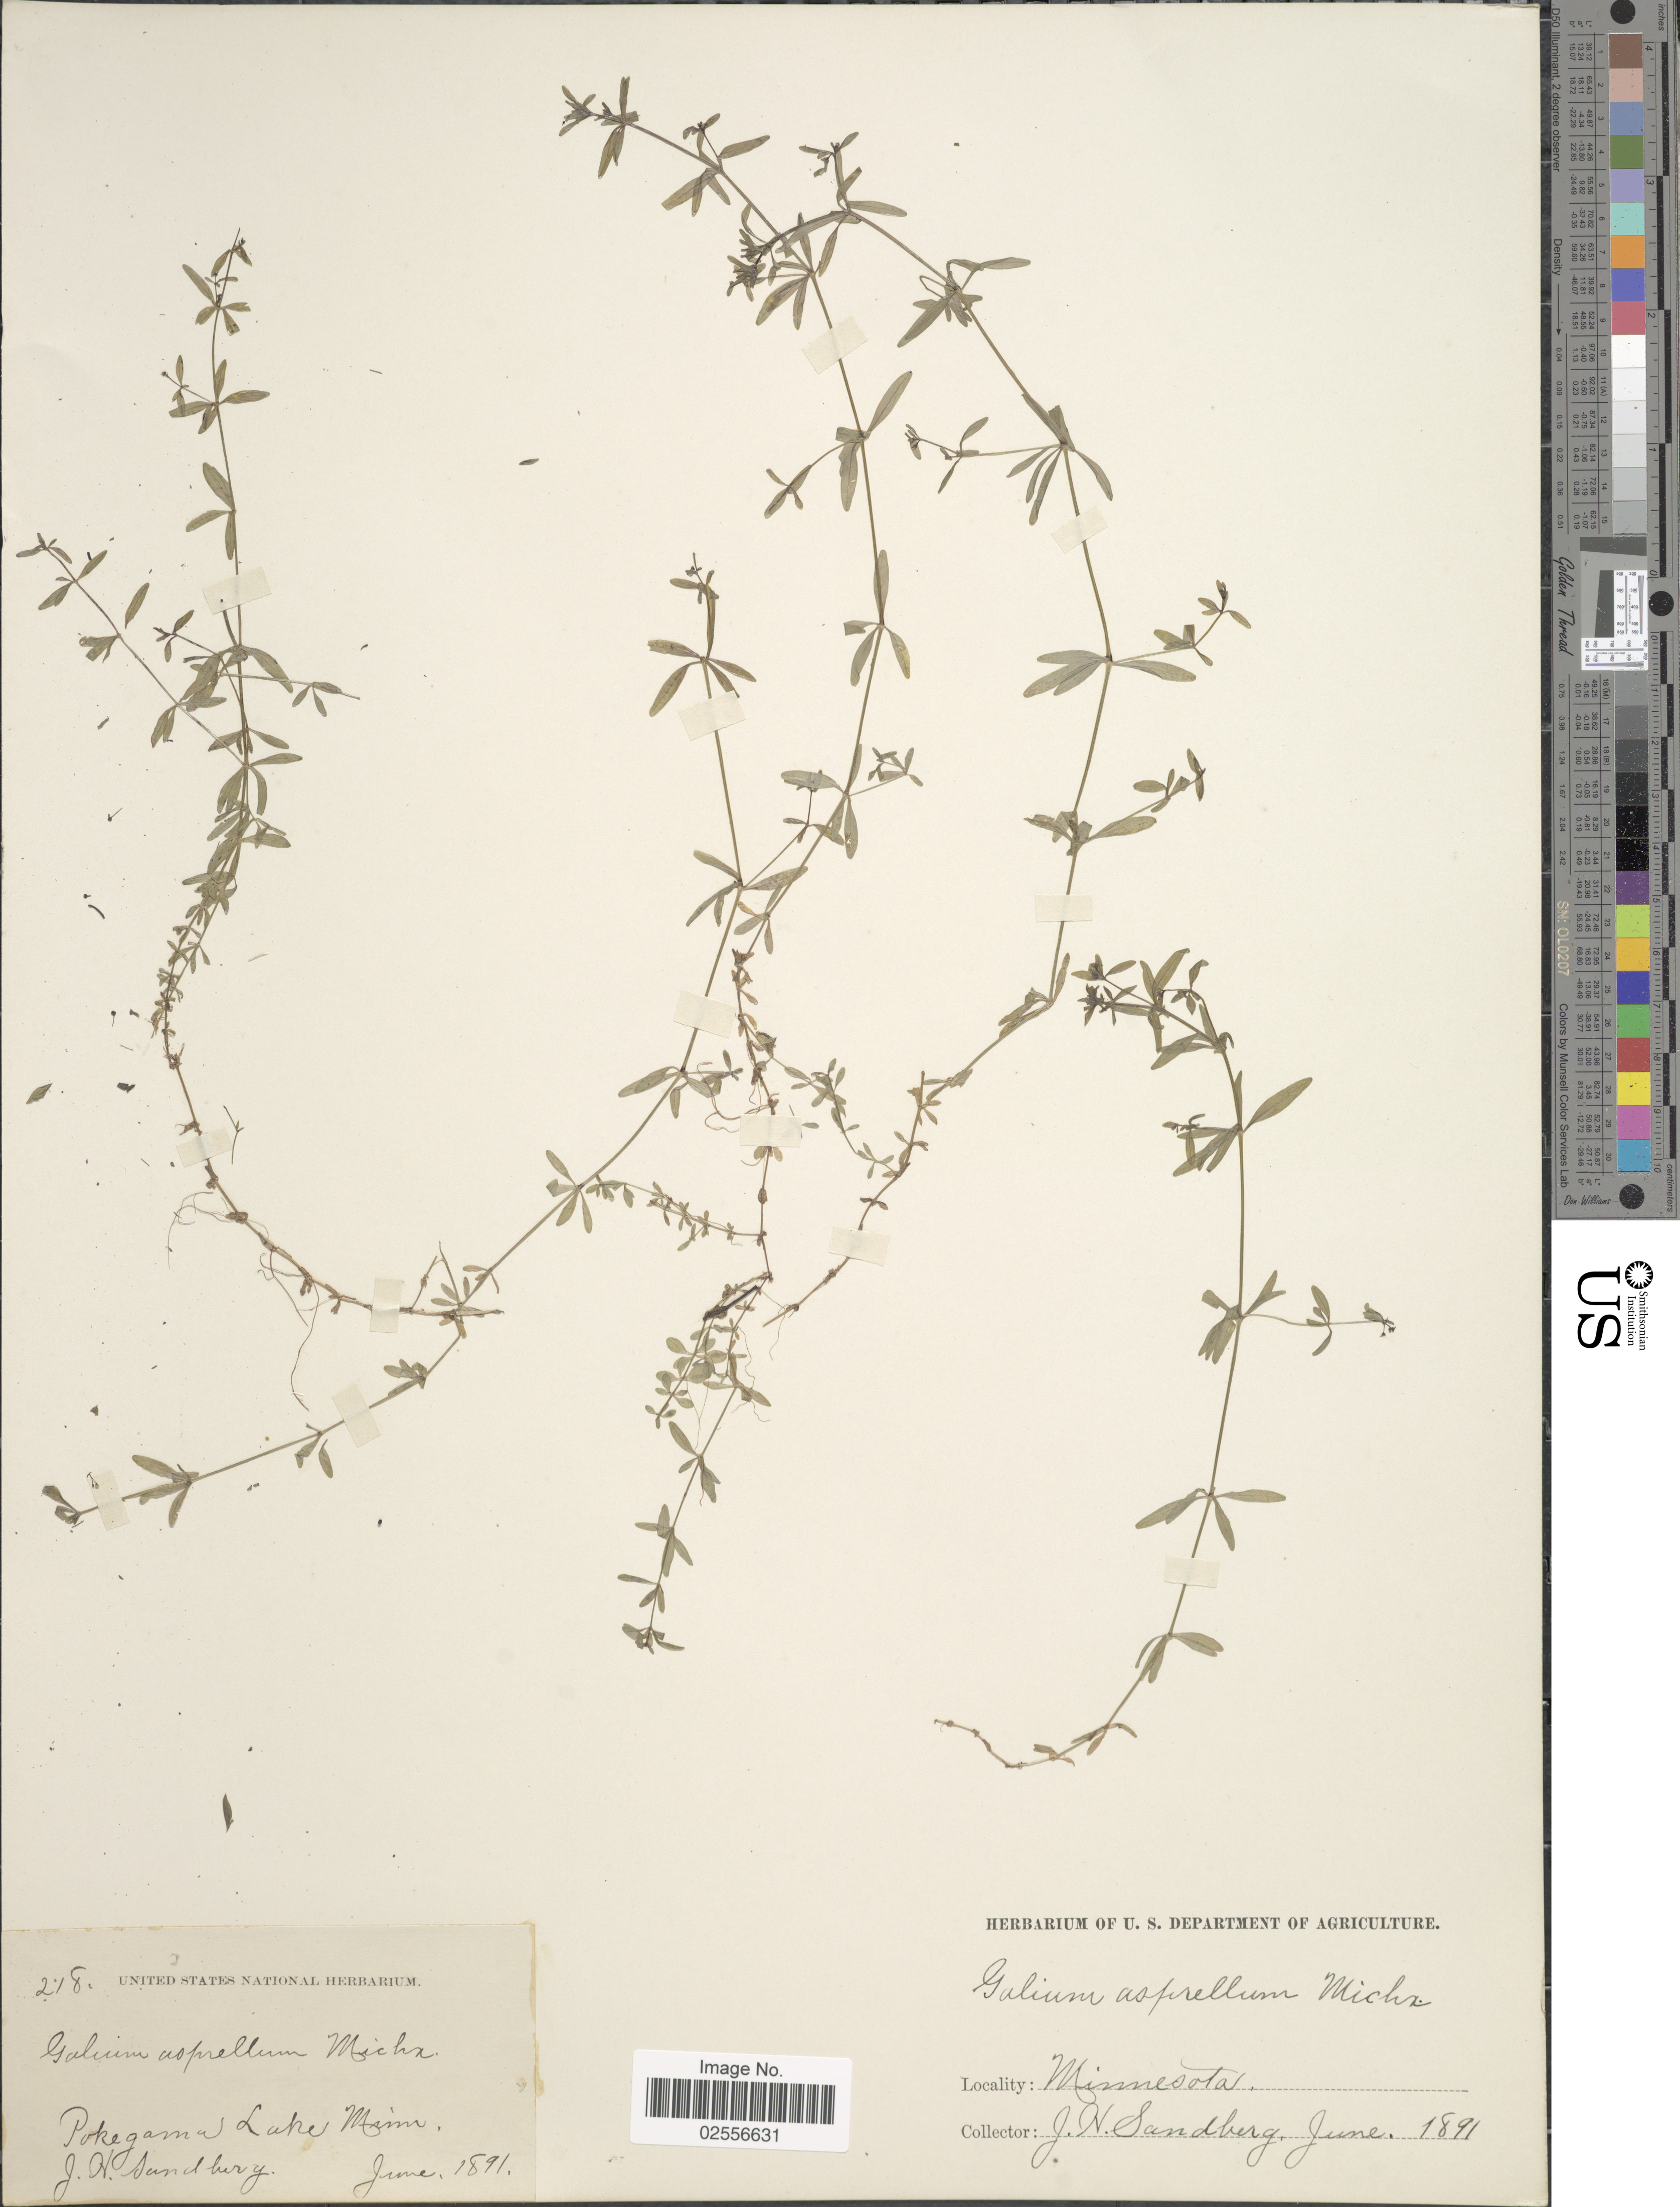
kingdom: Plantae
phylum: Tracheophyta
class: Magnoliopsida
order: Gentianales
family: Rubiaceae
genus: Galium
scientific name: Galium asprellum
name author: Michx.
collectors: J. H. Sandberg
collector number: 218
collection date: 1891-06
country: United States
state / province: Minnesota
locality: Pokegama Lake